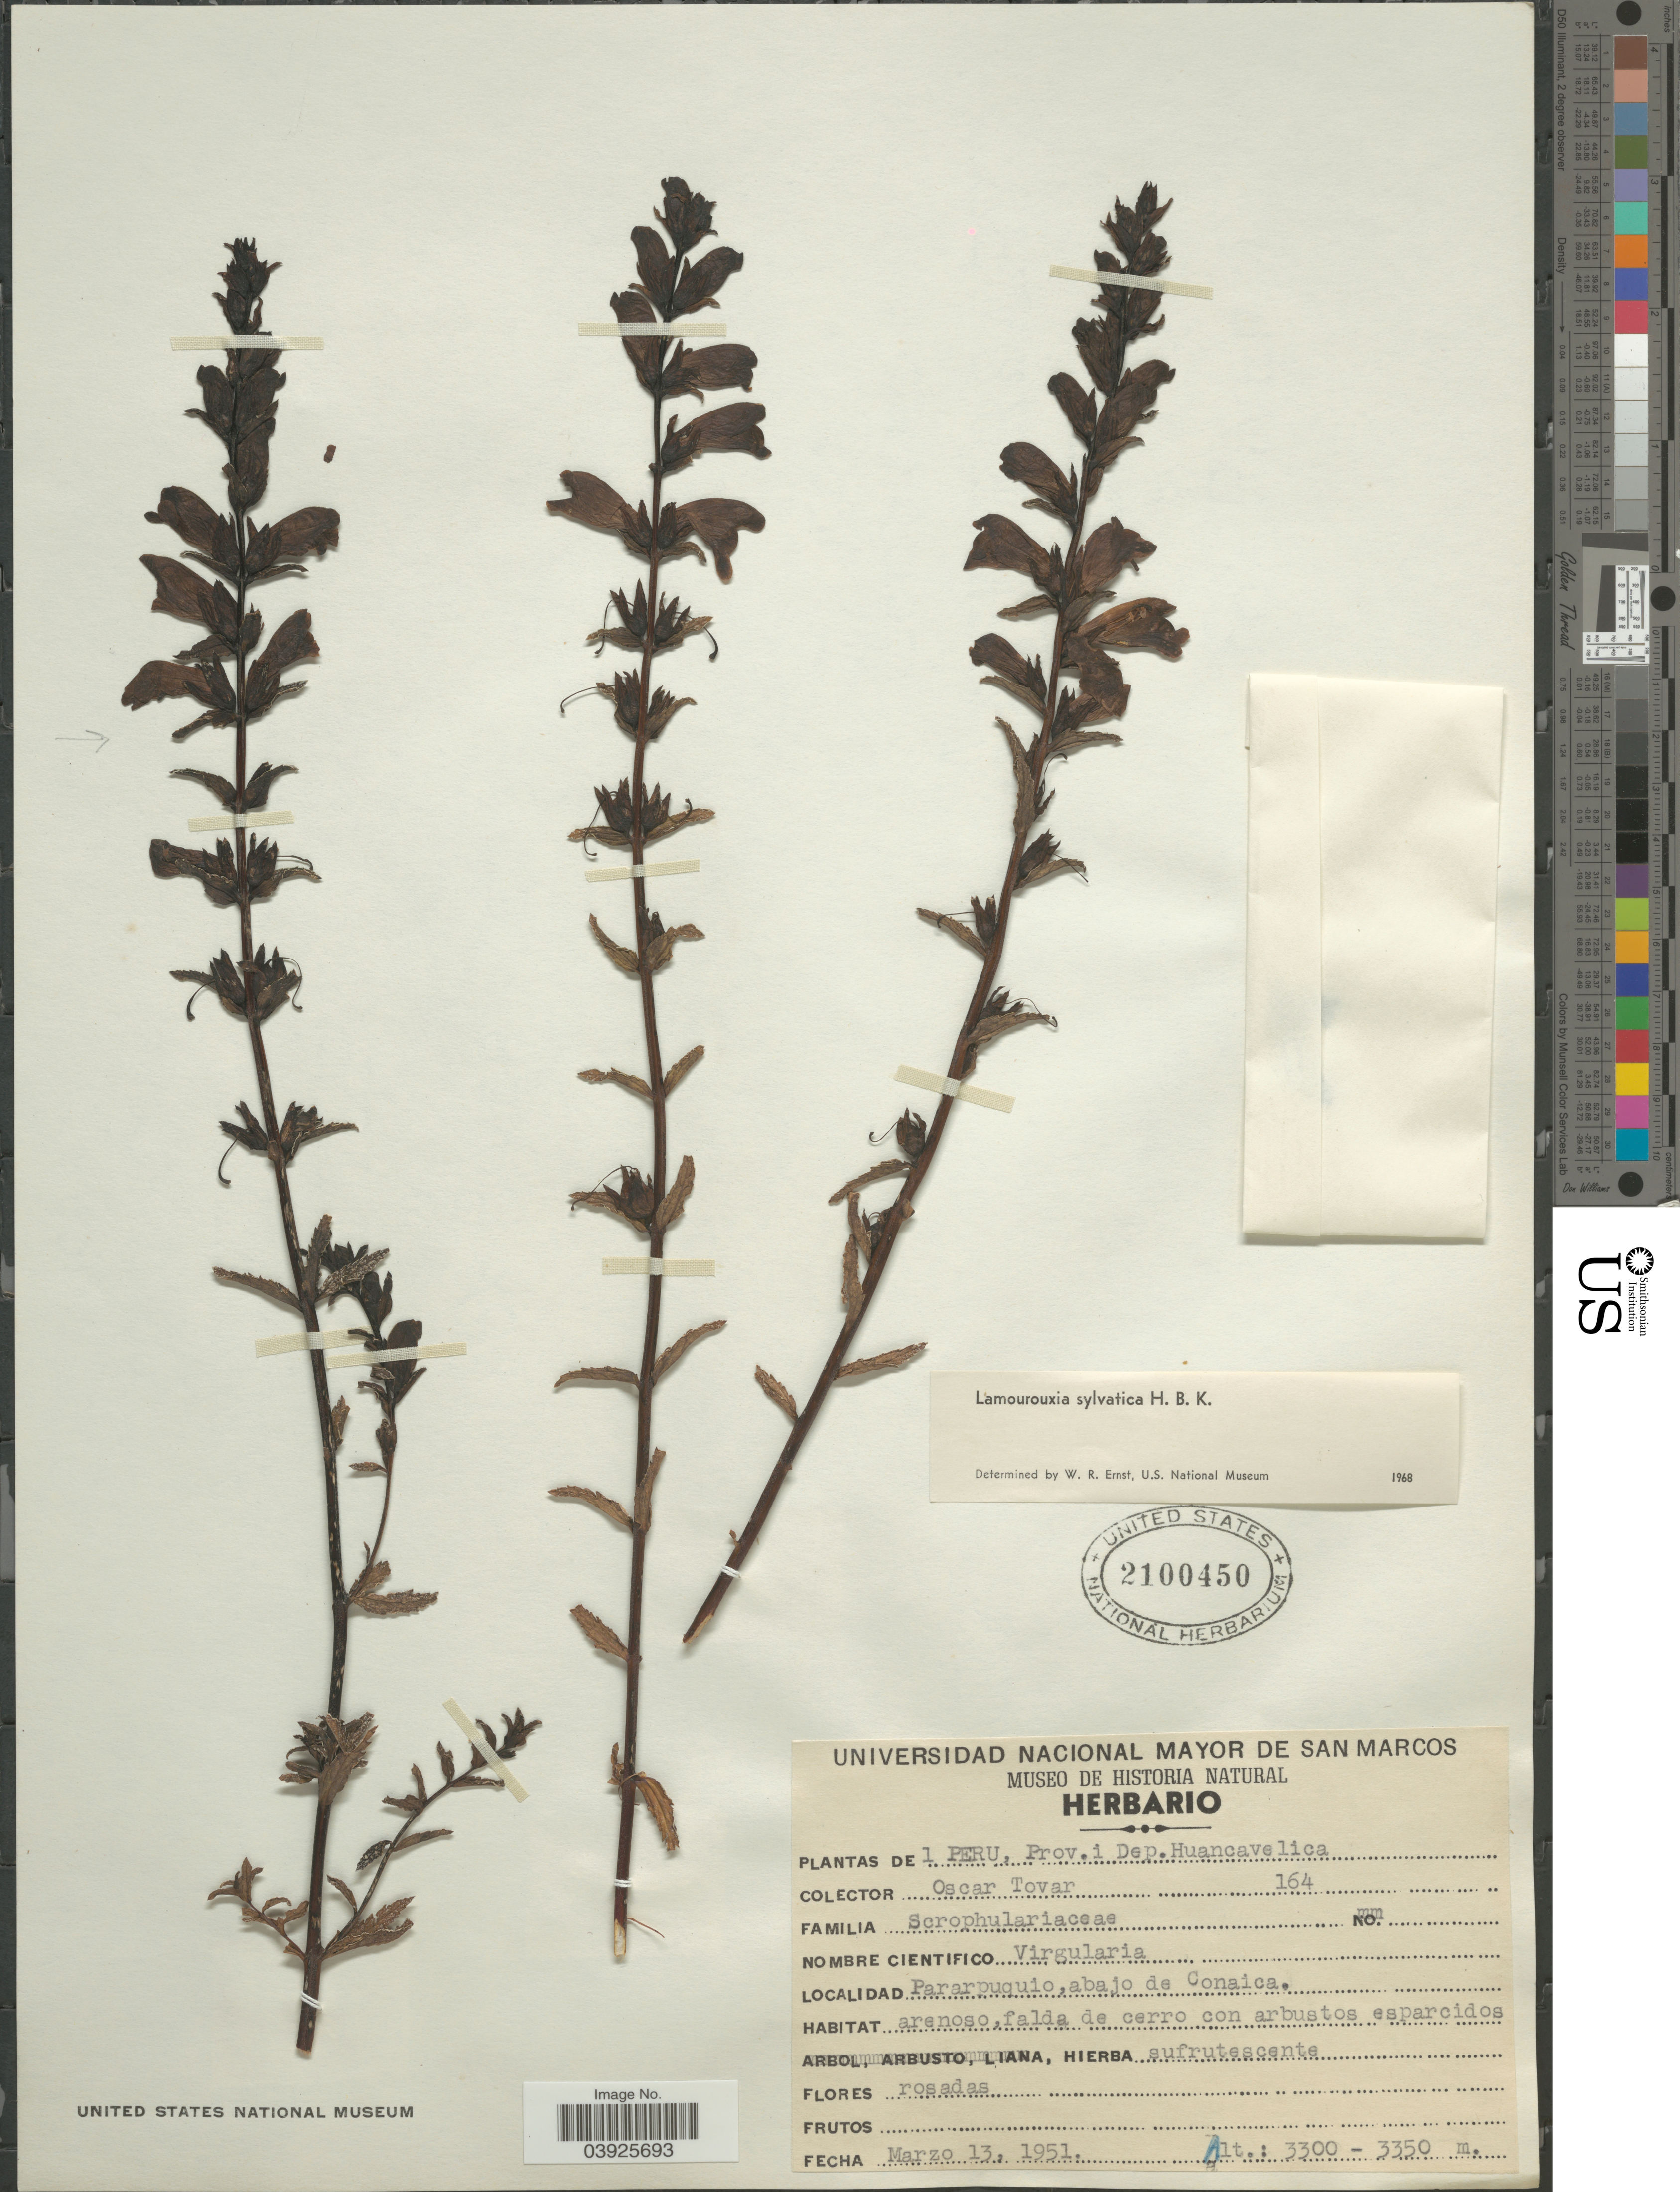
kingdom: Plantae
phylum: Tracheophyta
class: Magnoliopsida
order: Lamiales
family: Orobanchaceae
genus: Lamourouxia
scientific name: Lamourouxia sylvatica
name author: Kunth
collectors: Ó. Tovar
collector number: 164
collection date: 1951-03-13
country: Peru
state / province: Huancavelica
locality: Dep. Huancavelica. Parrarpuquio, abajo de Conaica.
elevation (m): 3300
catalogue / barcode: US 2100450